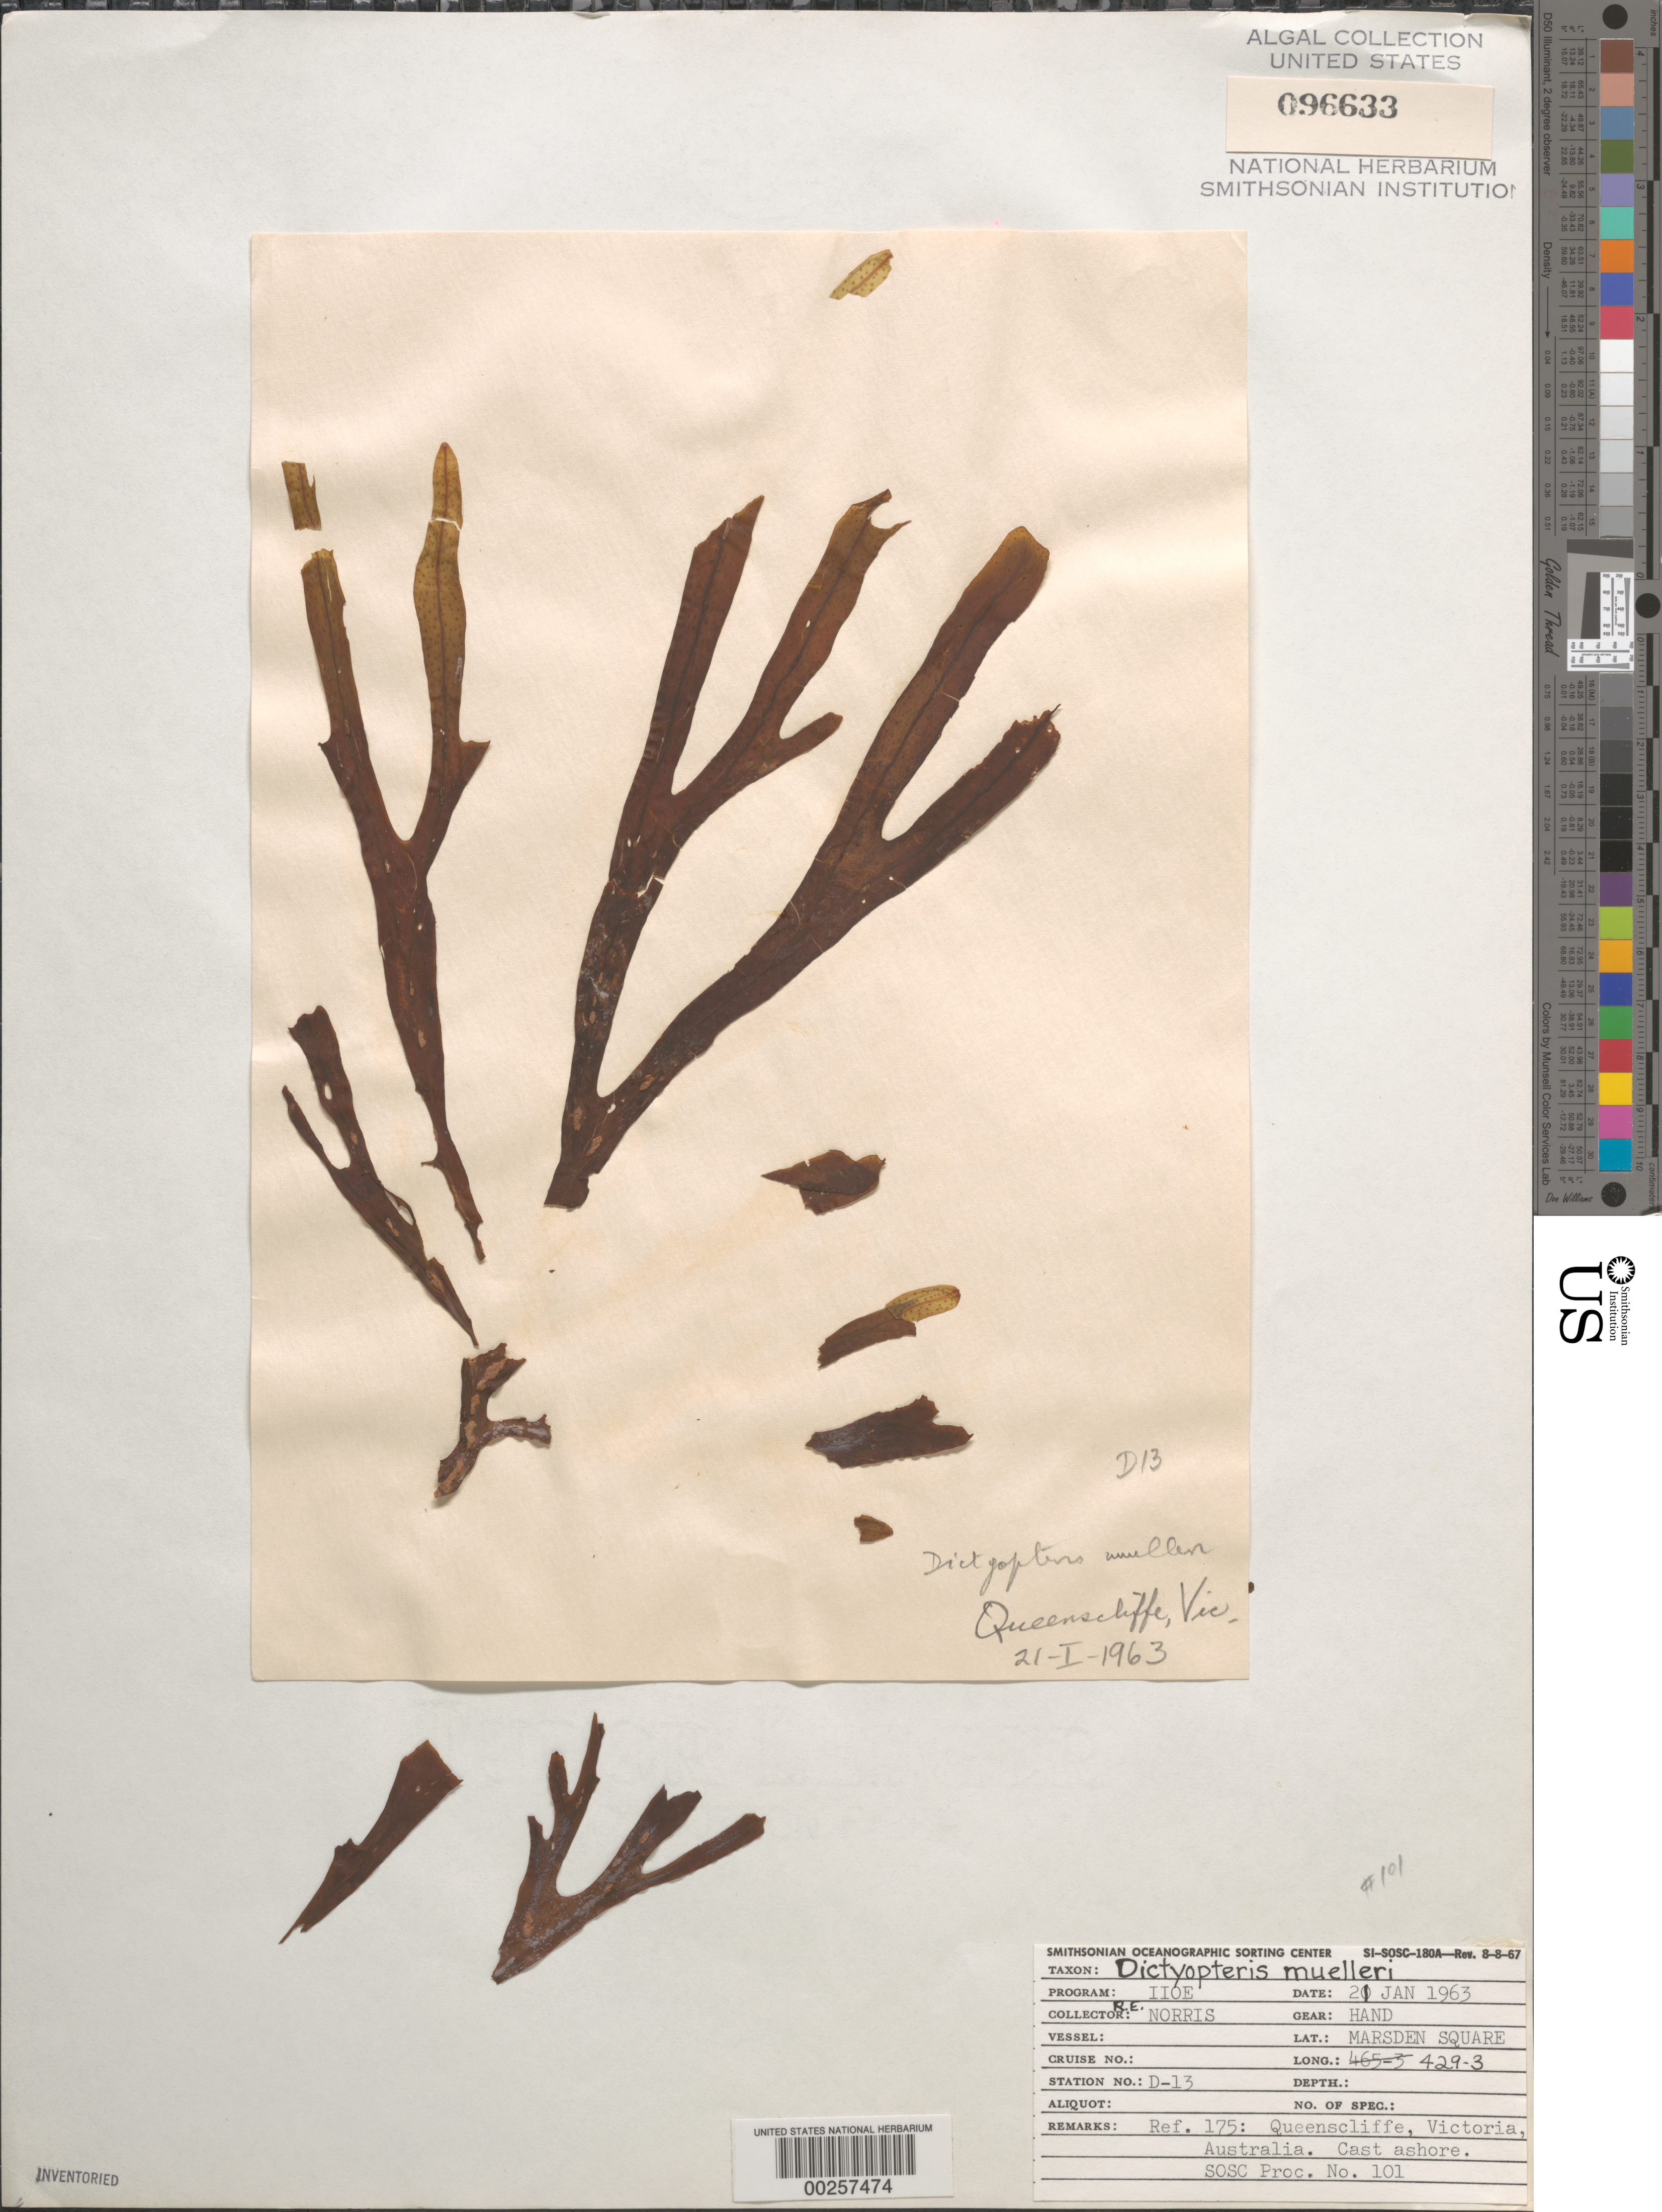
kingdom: Chromista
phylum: Ochrophyta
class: Phaeophyceae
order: Dictyotales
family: Dictyotaceae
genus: Dictyopteris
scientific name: Dictyopteris muelleri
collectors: R. E. Norris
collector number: Station D-13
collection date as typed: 21 Jan 1963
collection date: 1963-01-21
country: Australia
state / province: Victoria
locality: Queenscliffe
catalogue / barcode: US 96633